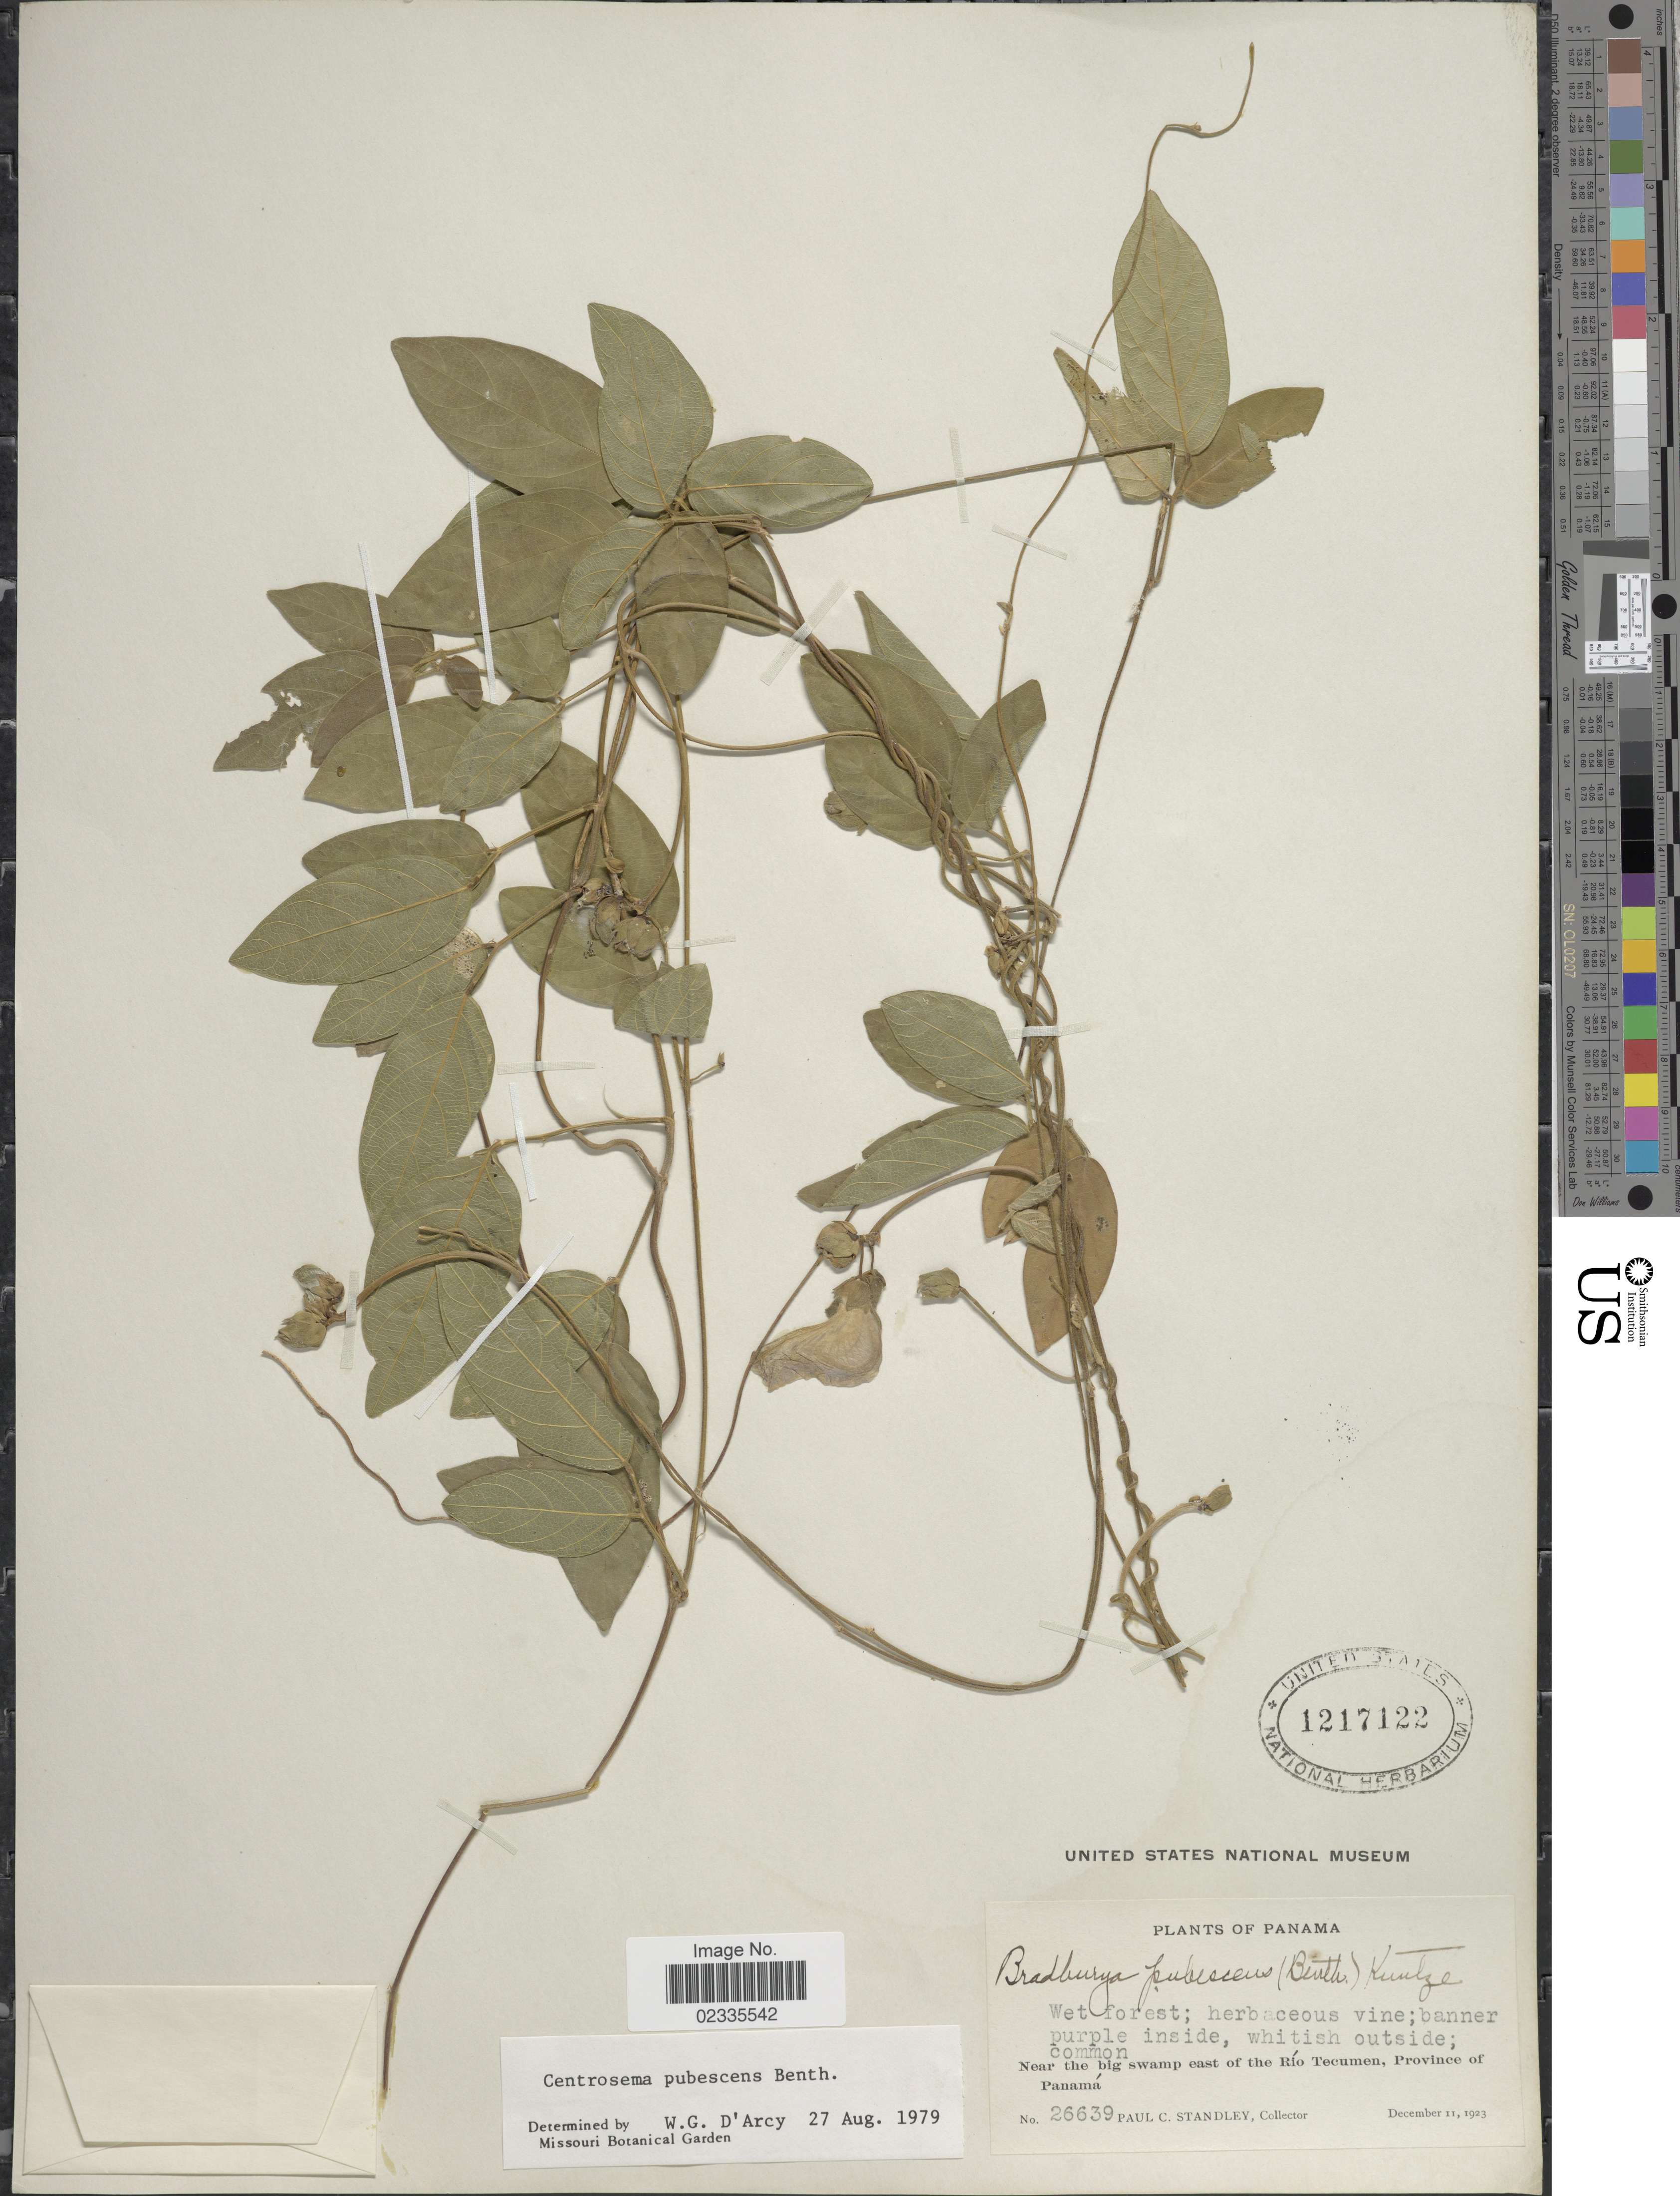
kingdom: Plantae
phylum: Tracheophyta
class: Magnoliopsida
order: Fabales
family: Fabaceae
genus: Centrosema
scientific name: Centrosema pubescens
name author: Benth.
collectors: P. C. Standley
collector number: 26639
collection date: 1923-12-11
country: Panama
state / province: Panamá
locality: Near the big swamp east of the Rio Tecumen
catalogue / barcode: US 1217122